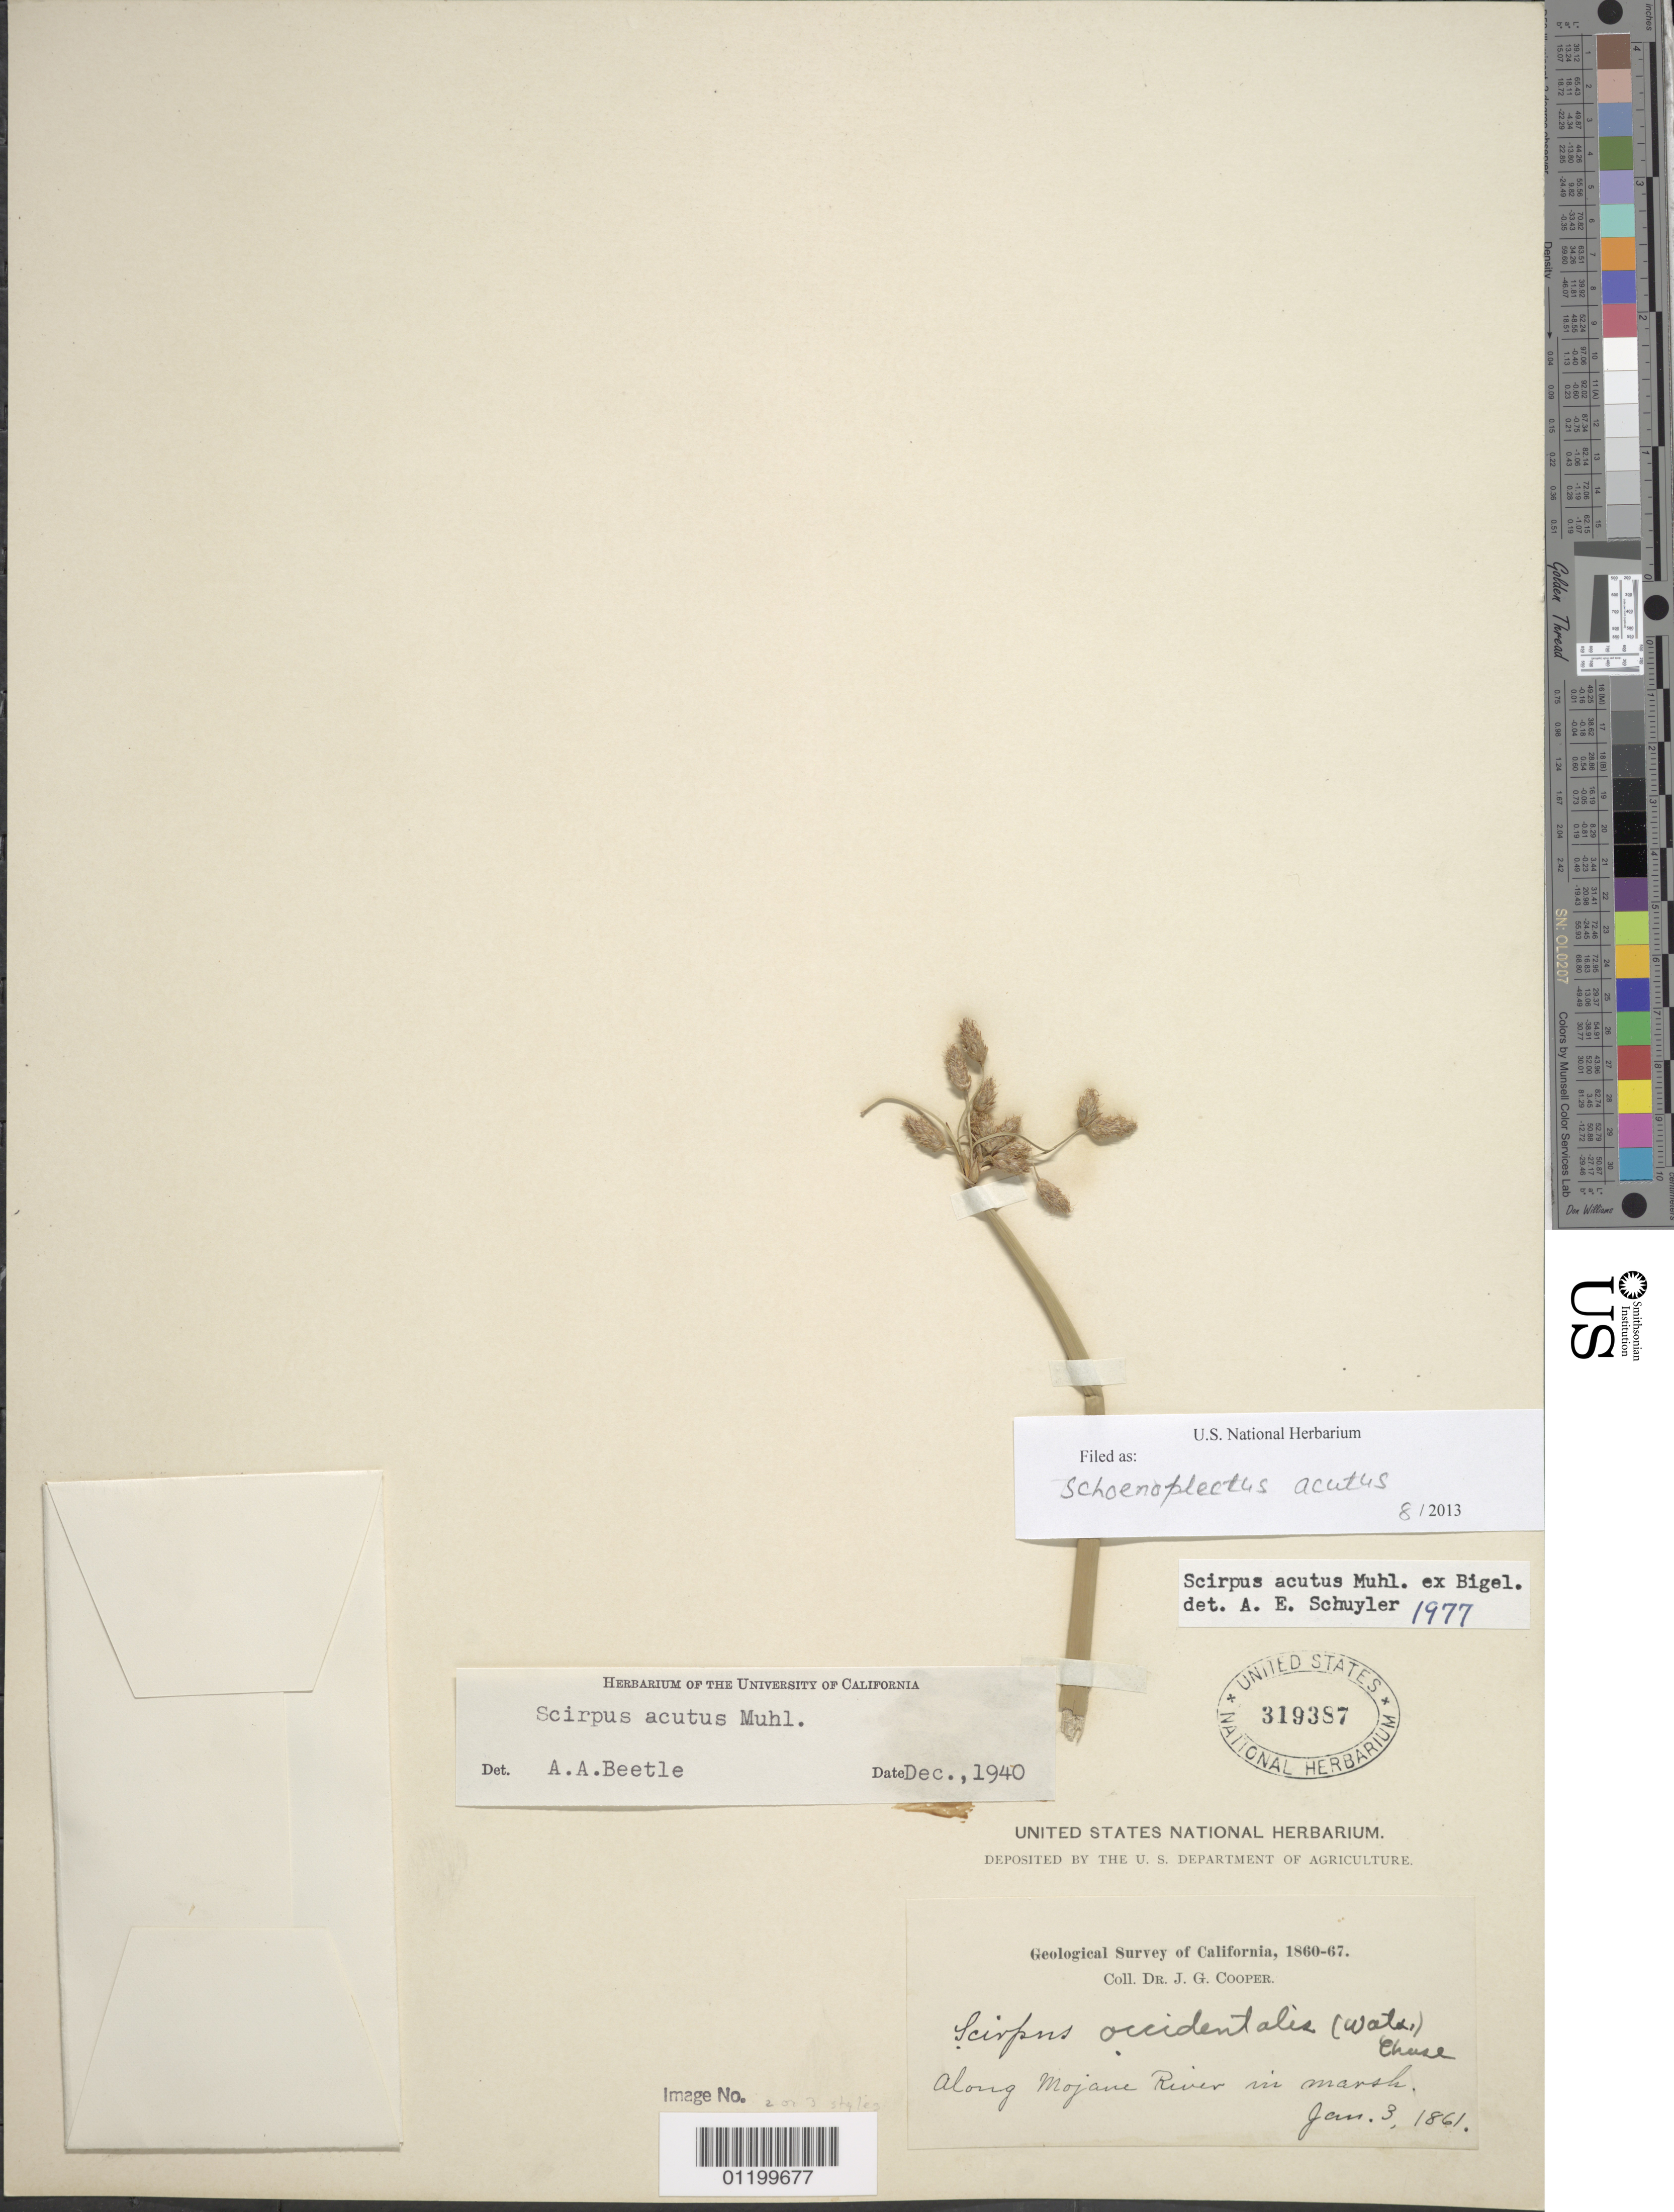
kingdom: Plantae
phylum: Tracheophyta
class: Liliopsida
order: Poales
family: Cyperaceae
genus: Schoenoplectus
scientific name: Schoenoplectus acutus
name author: (Muhl. ex Bigelow) Á. Löve & D. Löve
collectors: J. G. Cooper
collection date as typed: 1860 to -- --- 1867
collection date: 1860/1867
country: United States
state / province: California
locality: along Mojave River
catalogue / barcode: US 319387